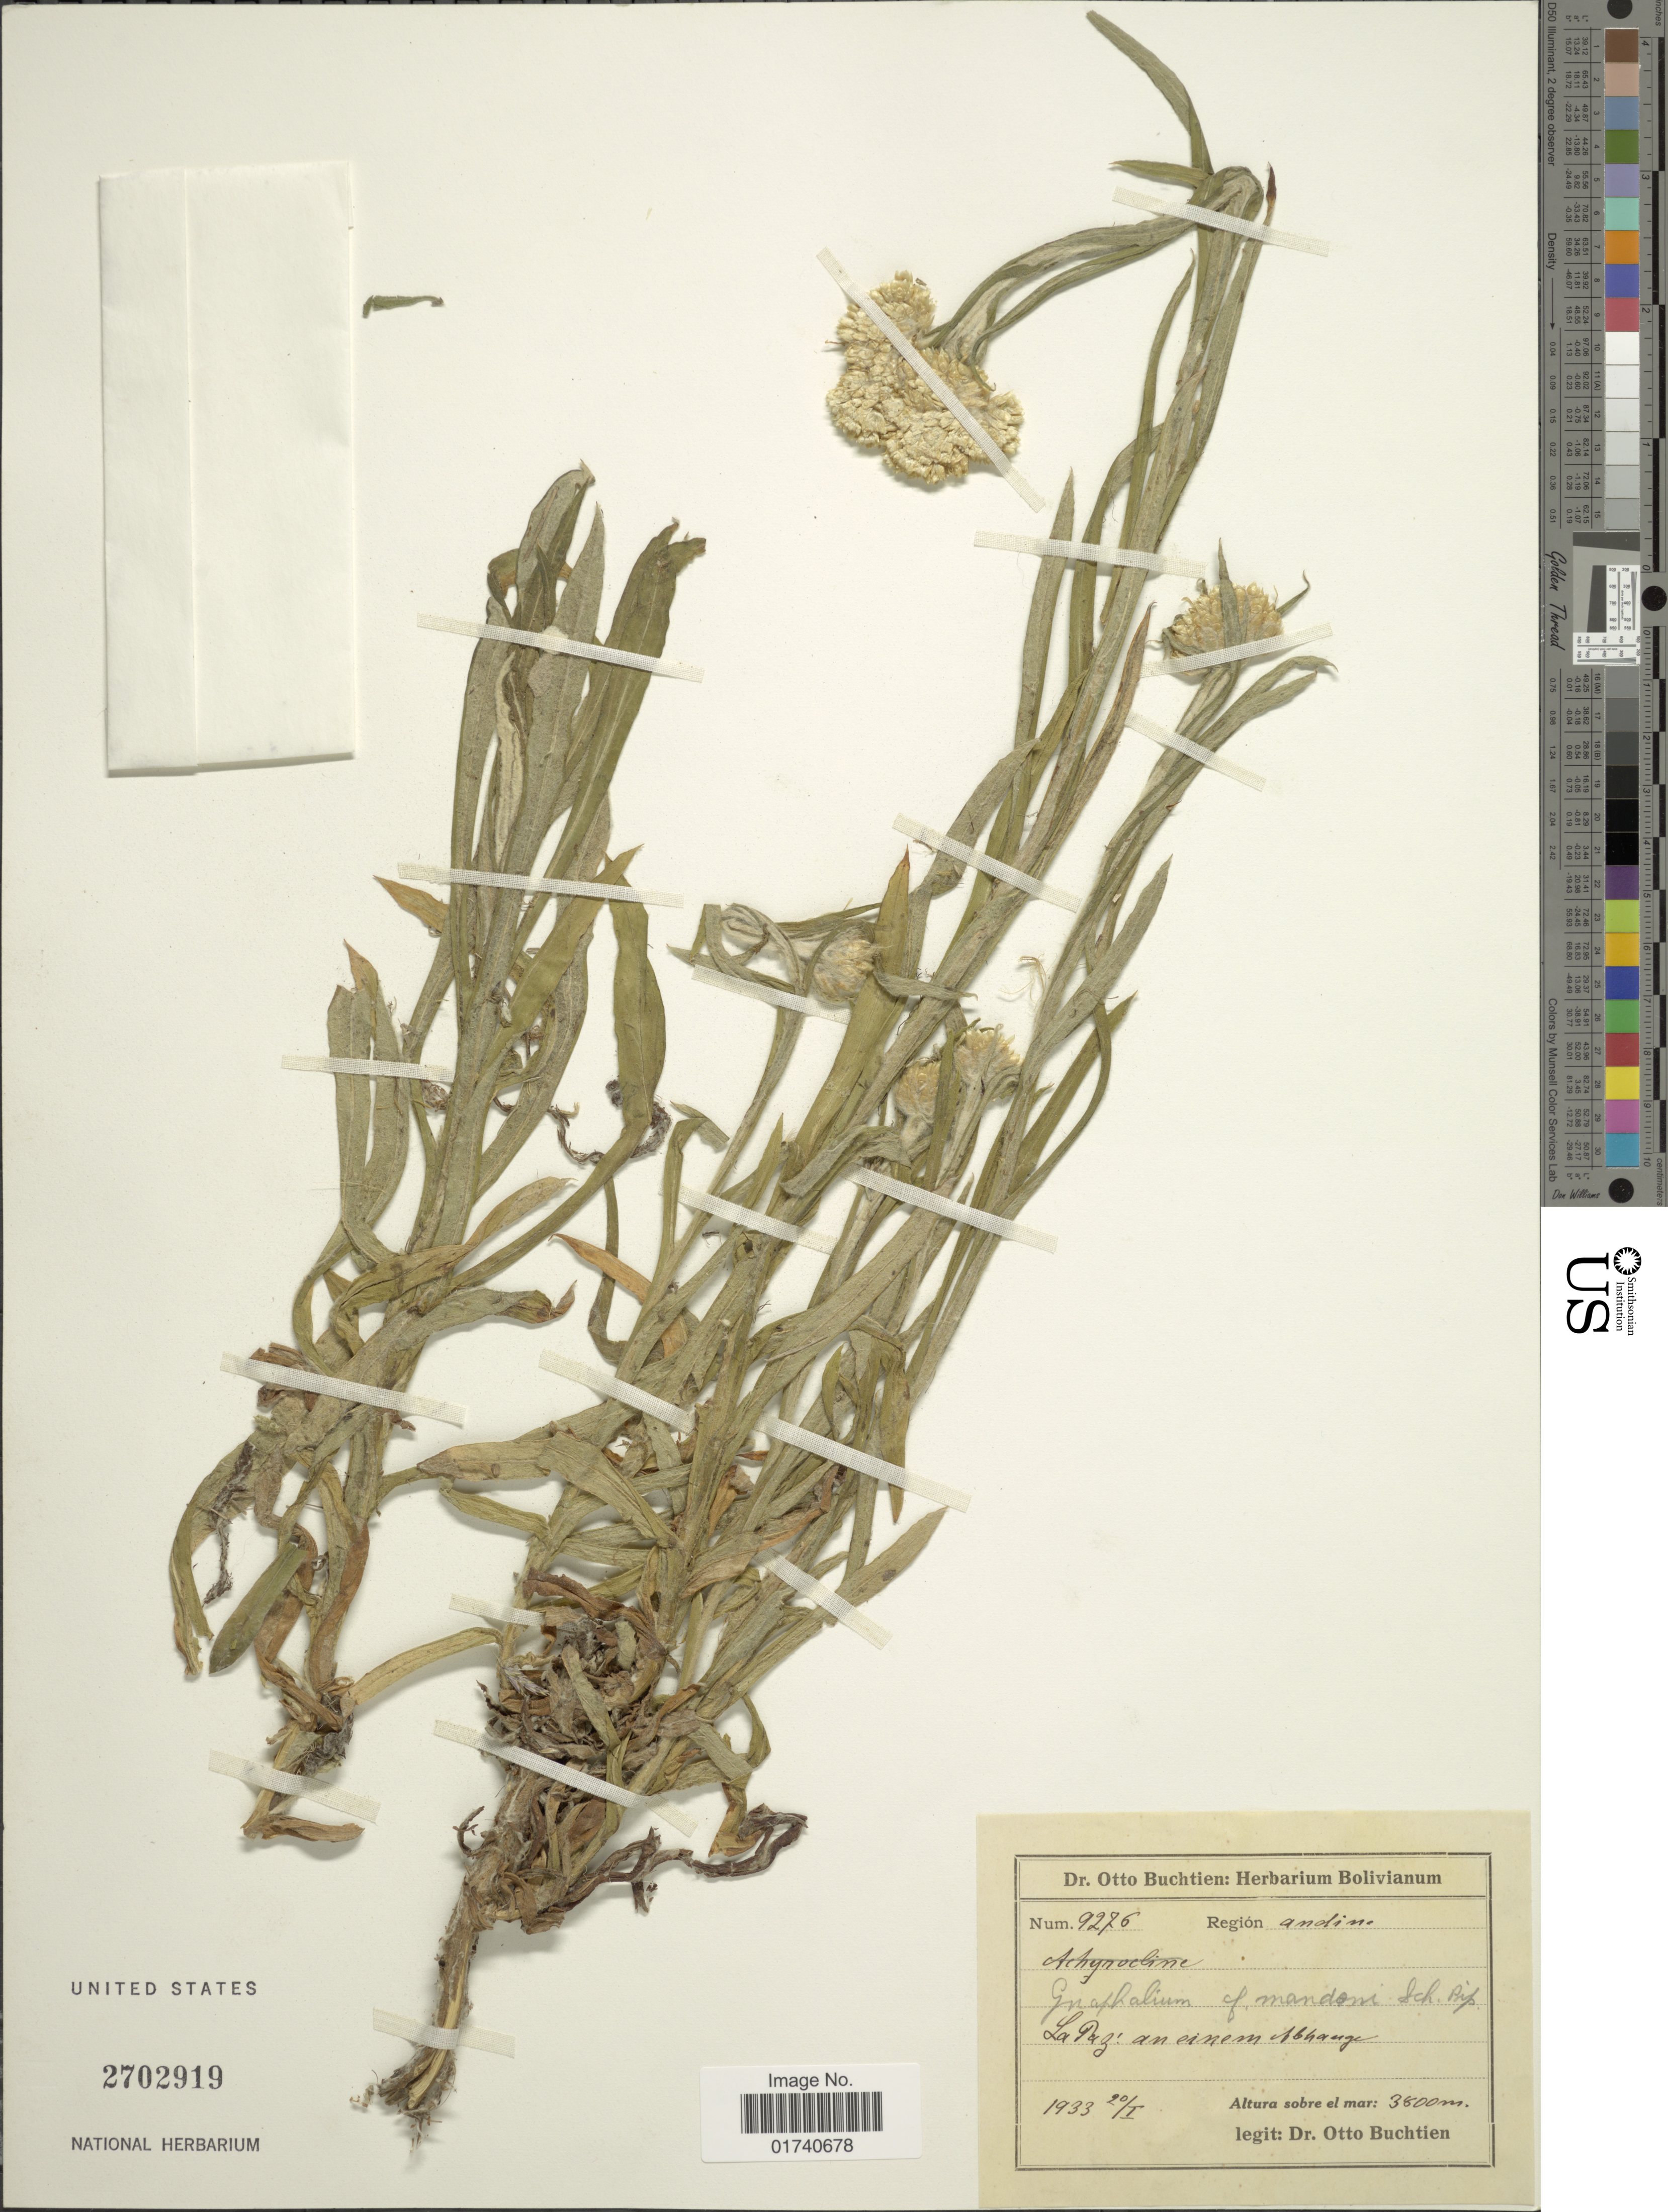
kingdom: Plantae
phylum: Tracheophyta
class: Magnoliopsida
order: Asterales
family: Asteraceae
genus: Pseudognaphalium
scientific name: Pseudognaphalium gaudichaudianum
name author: (DC.) Anderb.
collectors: O. Buchtien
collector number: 9276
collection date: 1933-01-20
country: Bolivia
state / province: La Paz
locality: Region andina.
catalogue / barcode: US 2702919